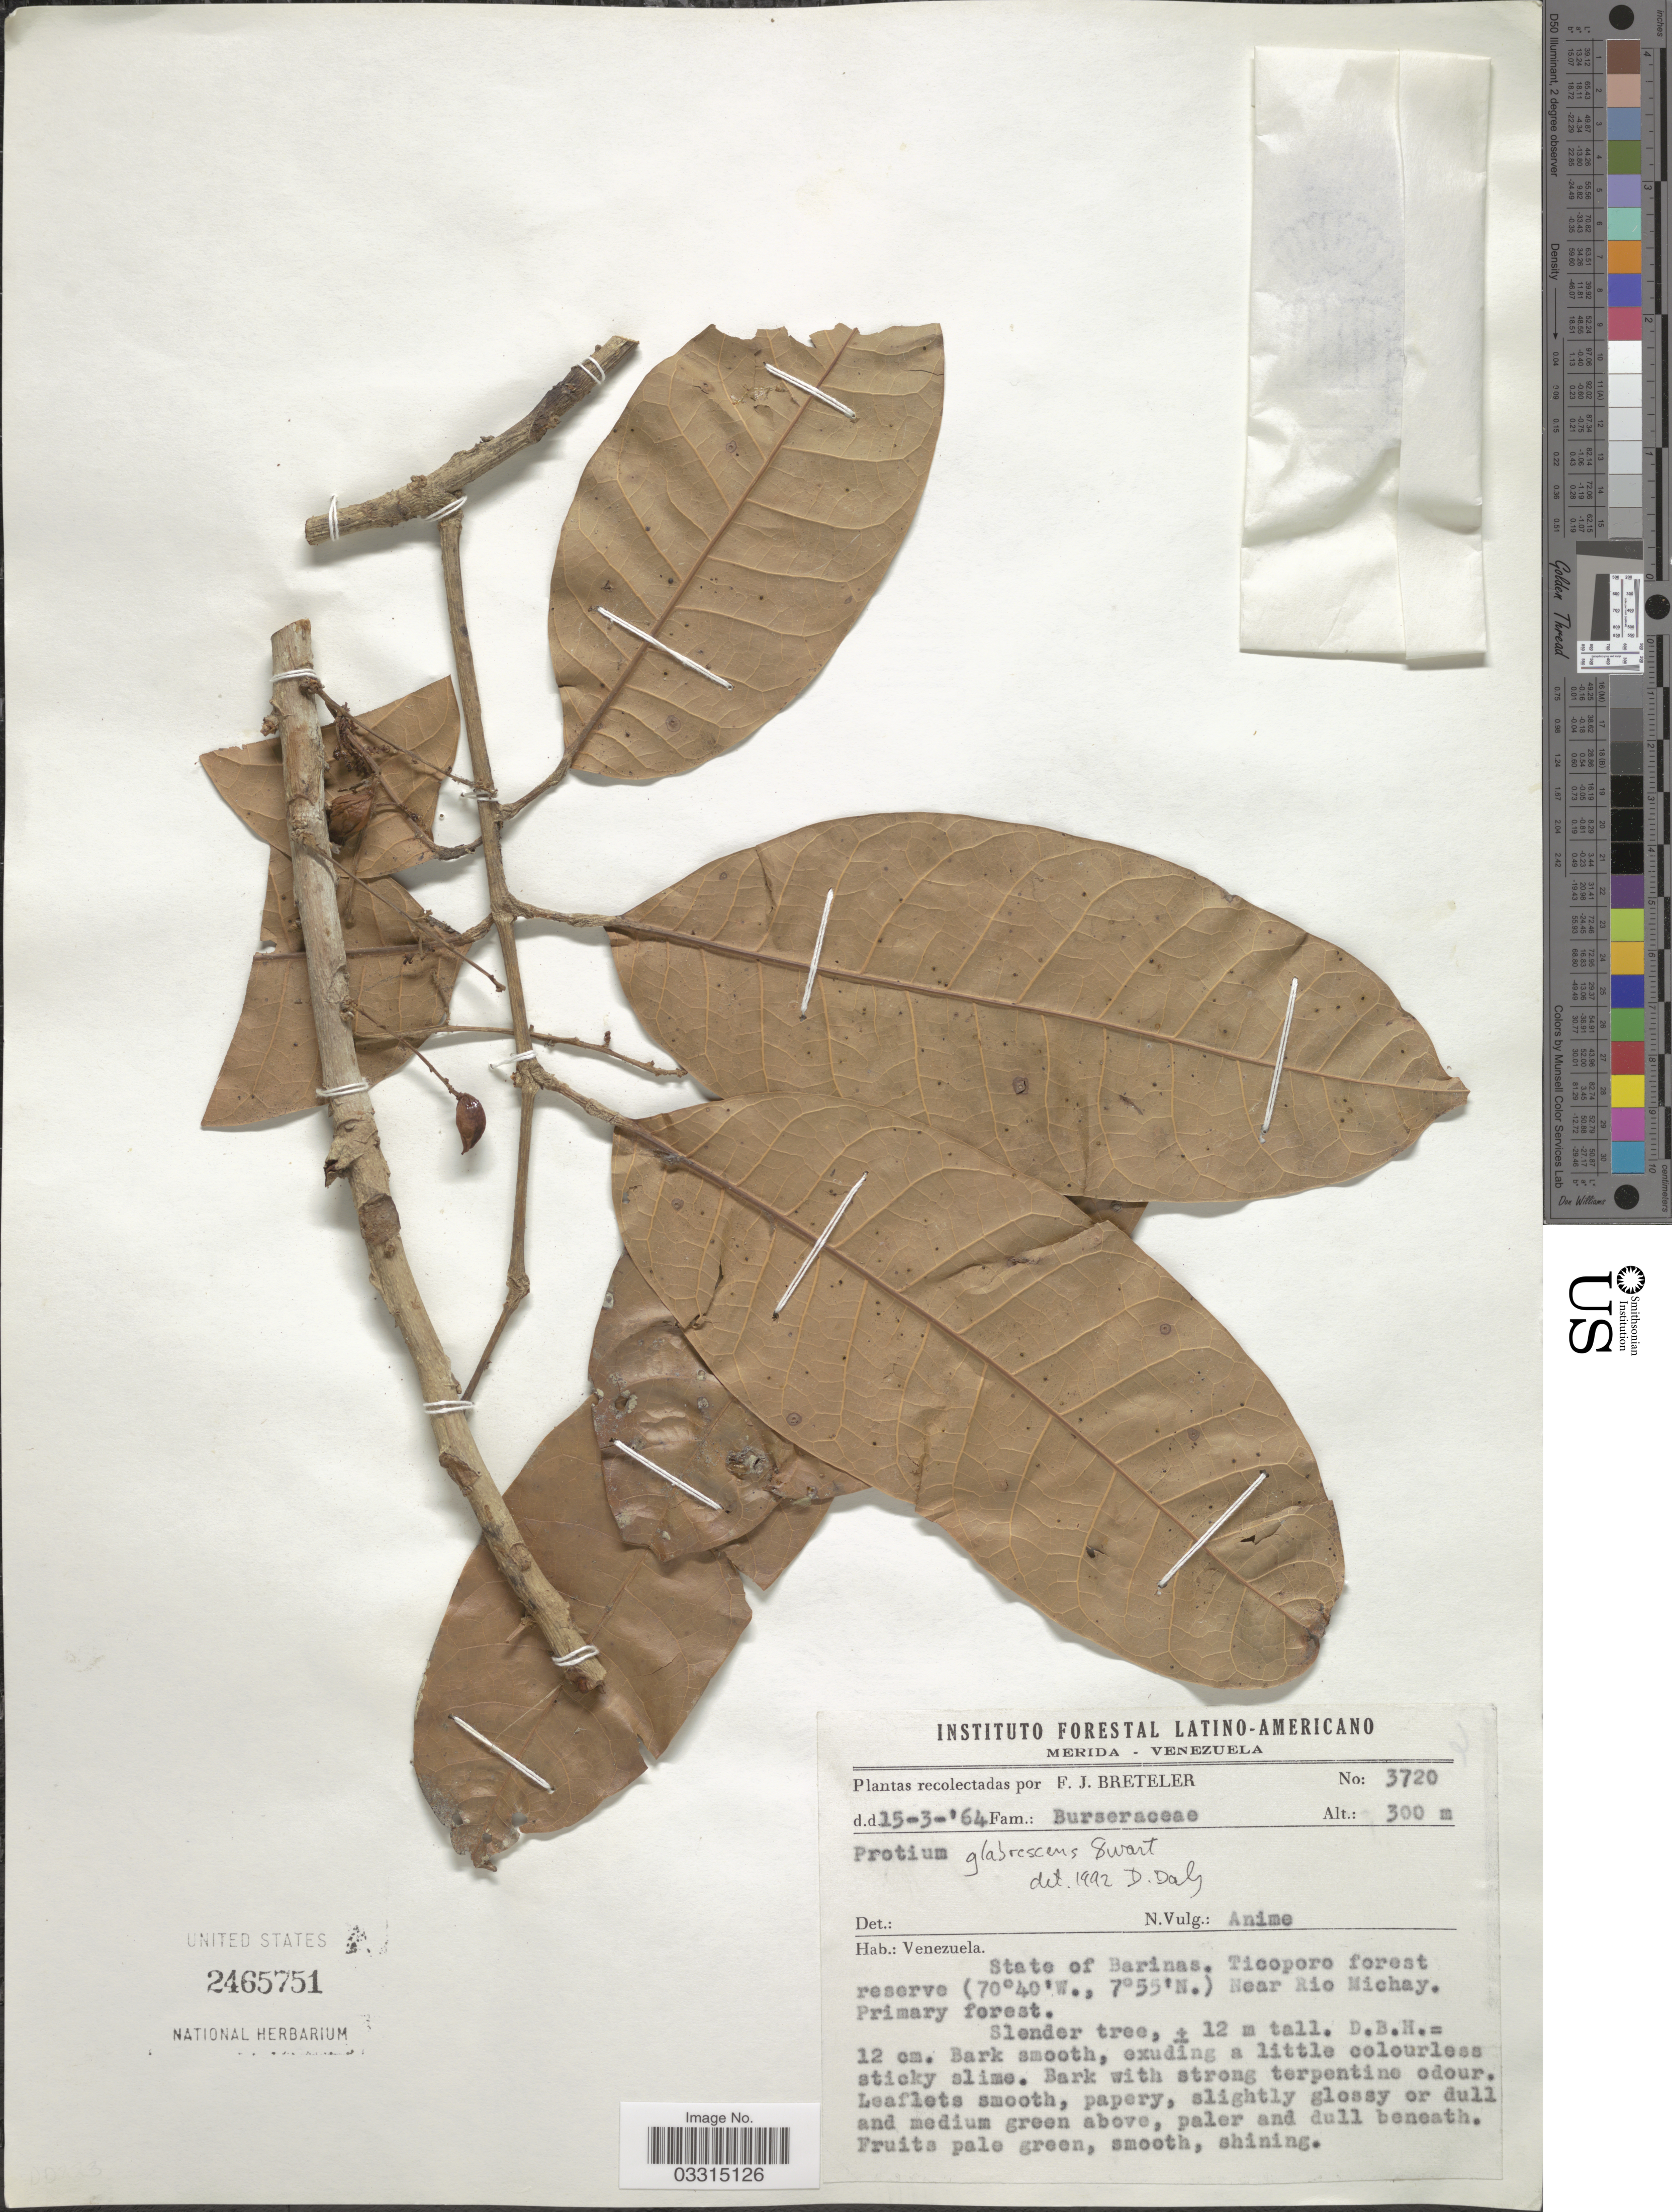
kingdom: Plantae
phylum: Tracheophyta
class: Magnoliopsida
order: Sapindales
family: Burseraceae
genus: Protium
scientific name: Protium glabrescens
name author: Swart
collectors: F. J. Breteler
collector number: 3720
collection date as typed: Transcribed d/m/y: 15/3/64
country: Venezuela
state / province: Barinas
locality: Ticoporo forest reserve. Near Rio Michay.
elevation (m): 300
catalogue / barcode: US 2465751